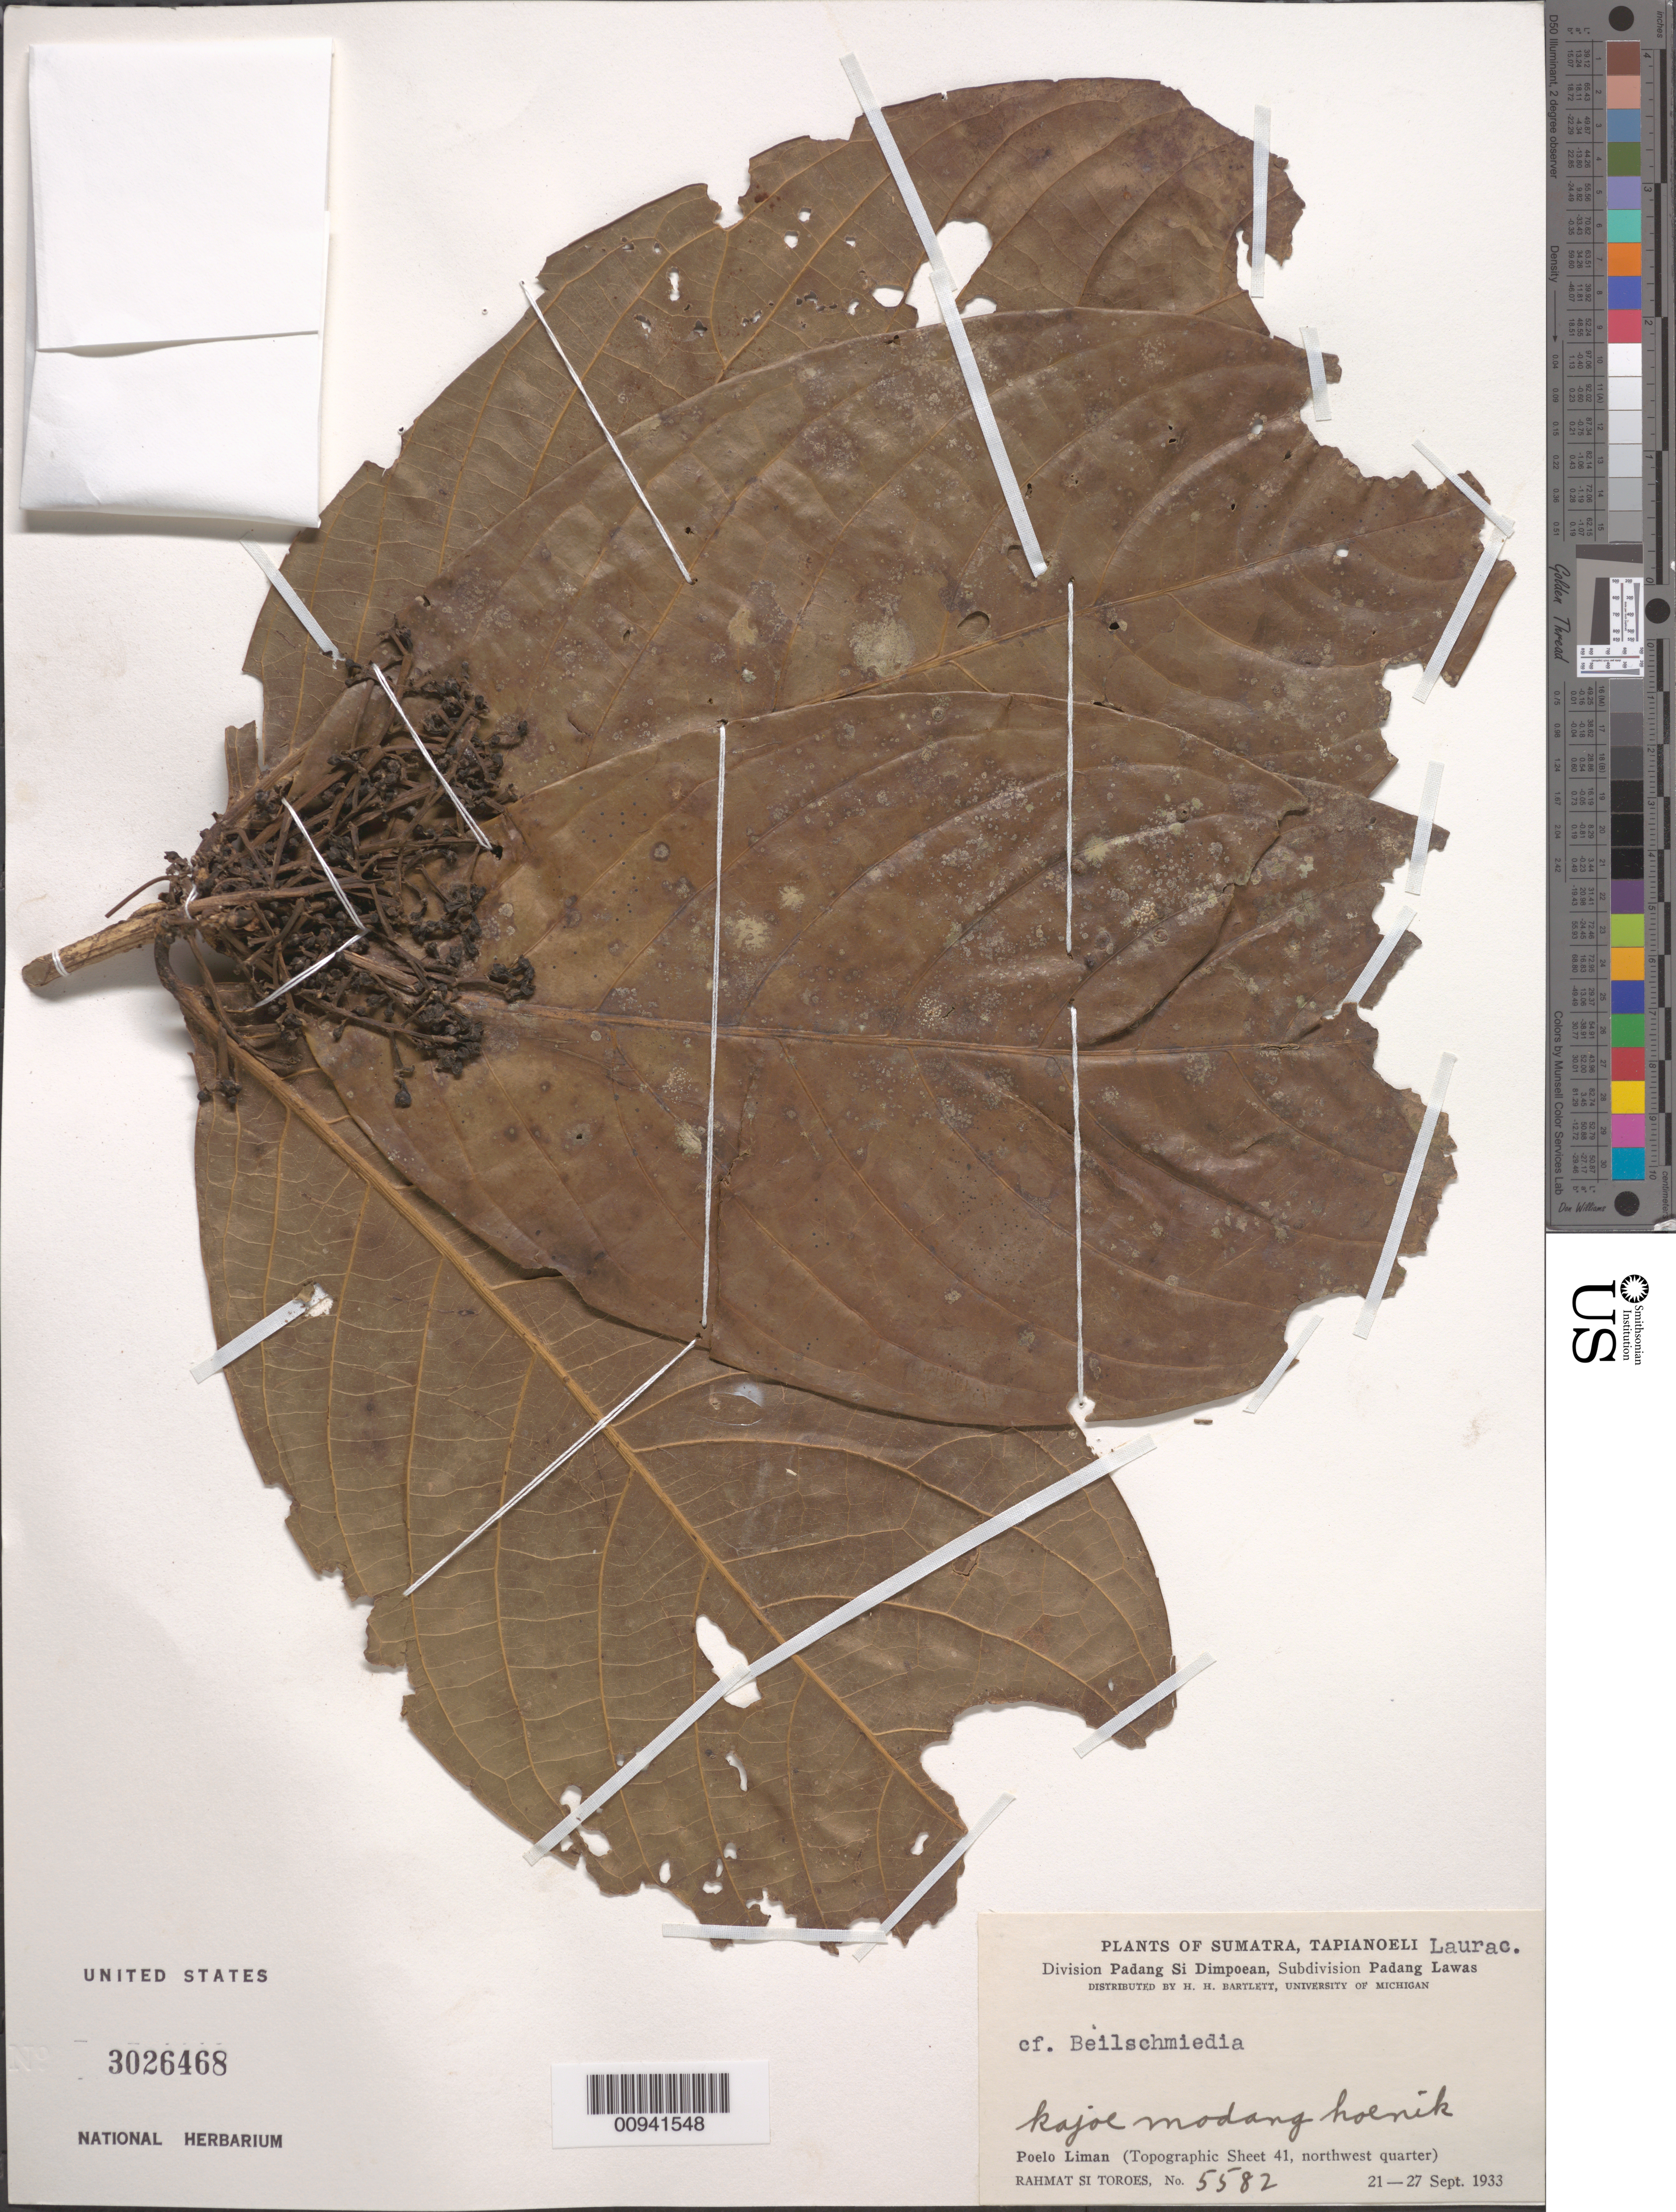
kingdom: Plantae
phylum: Tracheophyta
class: Magnoliopsida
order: Laurales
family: Lauraceae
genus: Beilschmiedia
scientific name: Beilschmiedia sp.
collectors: Rahmat Si Boeea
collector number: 5582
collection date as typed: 21 Sep 1933 to 27 Sep 1933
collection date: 1933-09-21/1933-09-27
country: Indonesia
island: Sumatra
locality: Division Padang Si Dimpoean, Subdivision Padang Lawas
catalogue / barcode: US 3026468